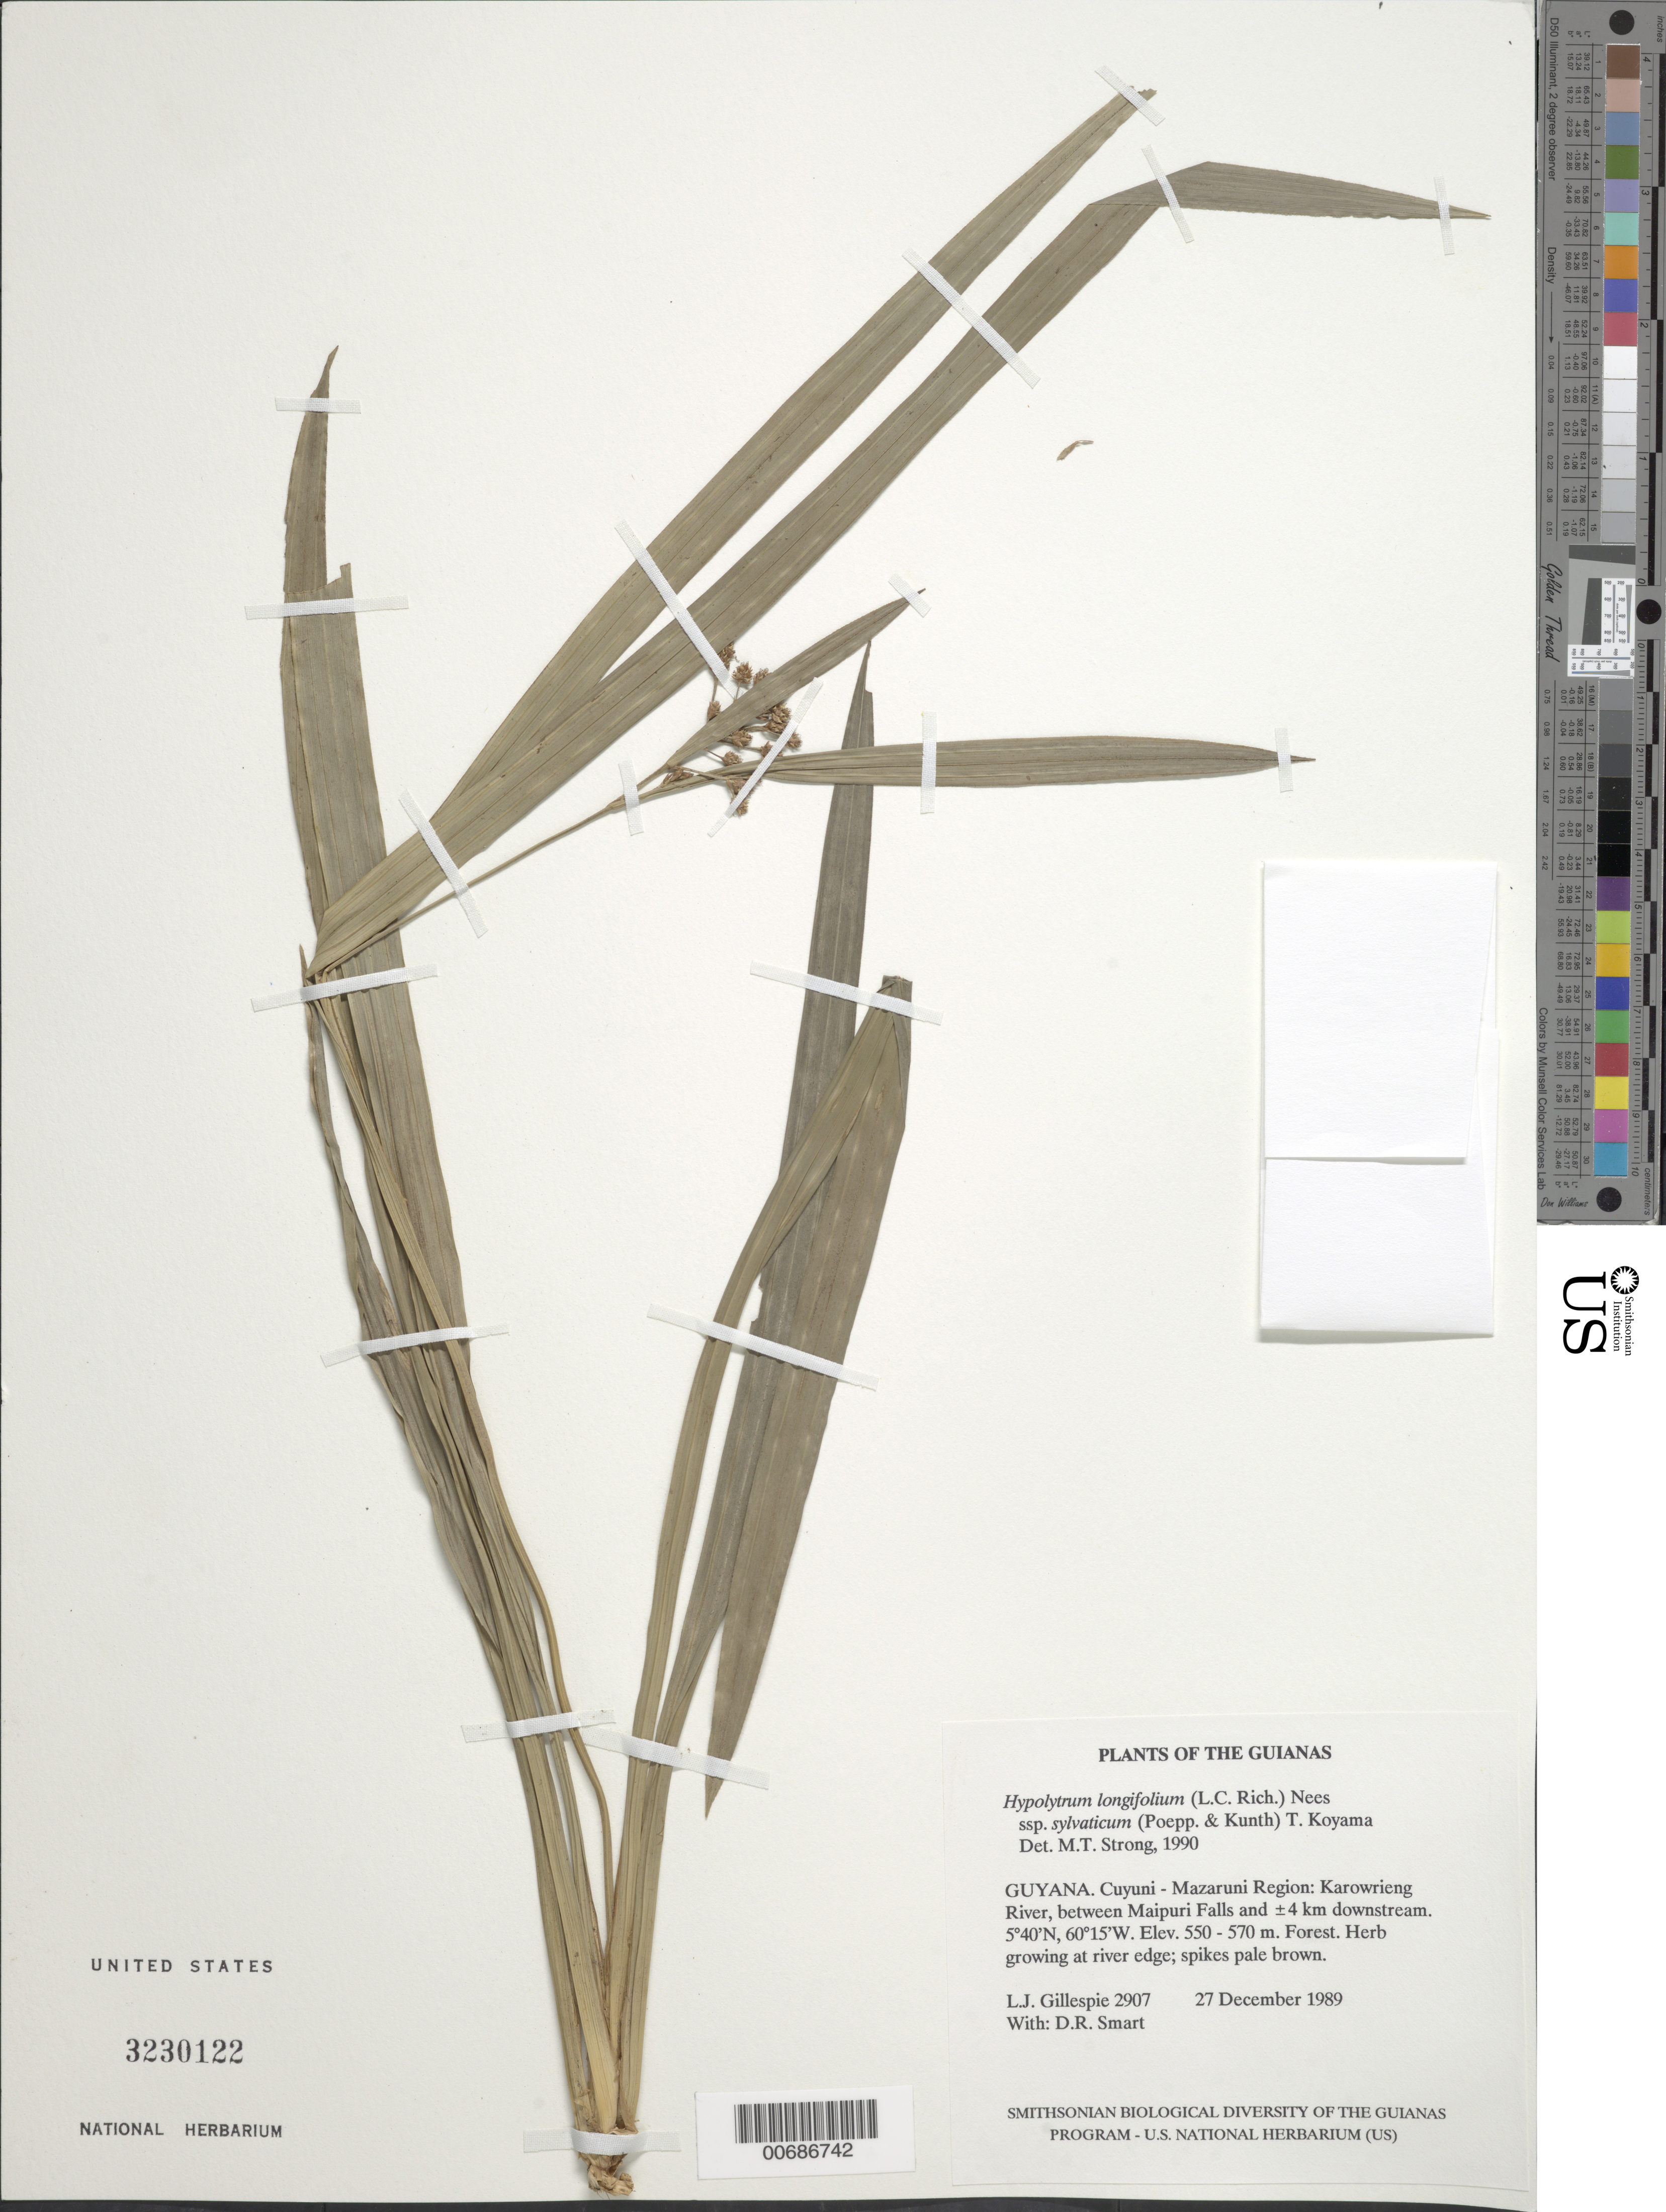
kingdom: Plantae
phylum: Tracheophyta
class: Liliopsida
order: Poales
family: Cyperaceae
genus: Hypolytrum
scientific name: Hypolytrum longifolium subsp. sylvaticum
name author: (Poepp. ex Kunth) T. Koyama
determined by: Strong, M. T., (US), Smithsonian Institution - National Museum of Natural History (UNITED STATES)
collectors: L. J. Gillespie & D. R. Smart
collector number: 2907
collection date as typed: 27 December 1989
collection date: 1989-12-27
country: Guyana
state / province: Cuyuni-Mazaruni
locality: Karowrieng River, between Maipuri Falls and ±4 km downstream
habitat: Forest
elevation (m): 550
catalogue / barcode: US 3230122